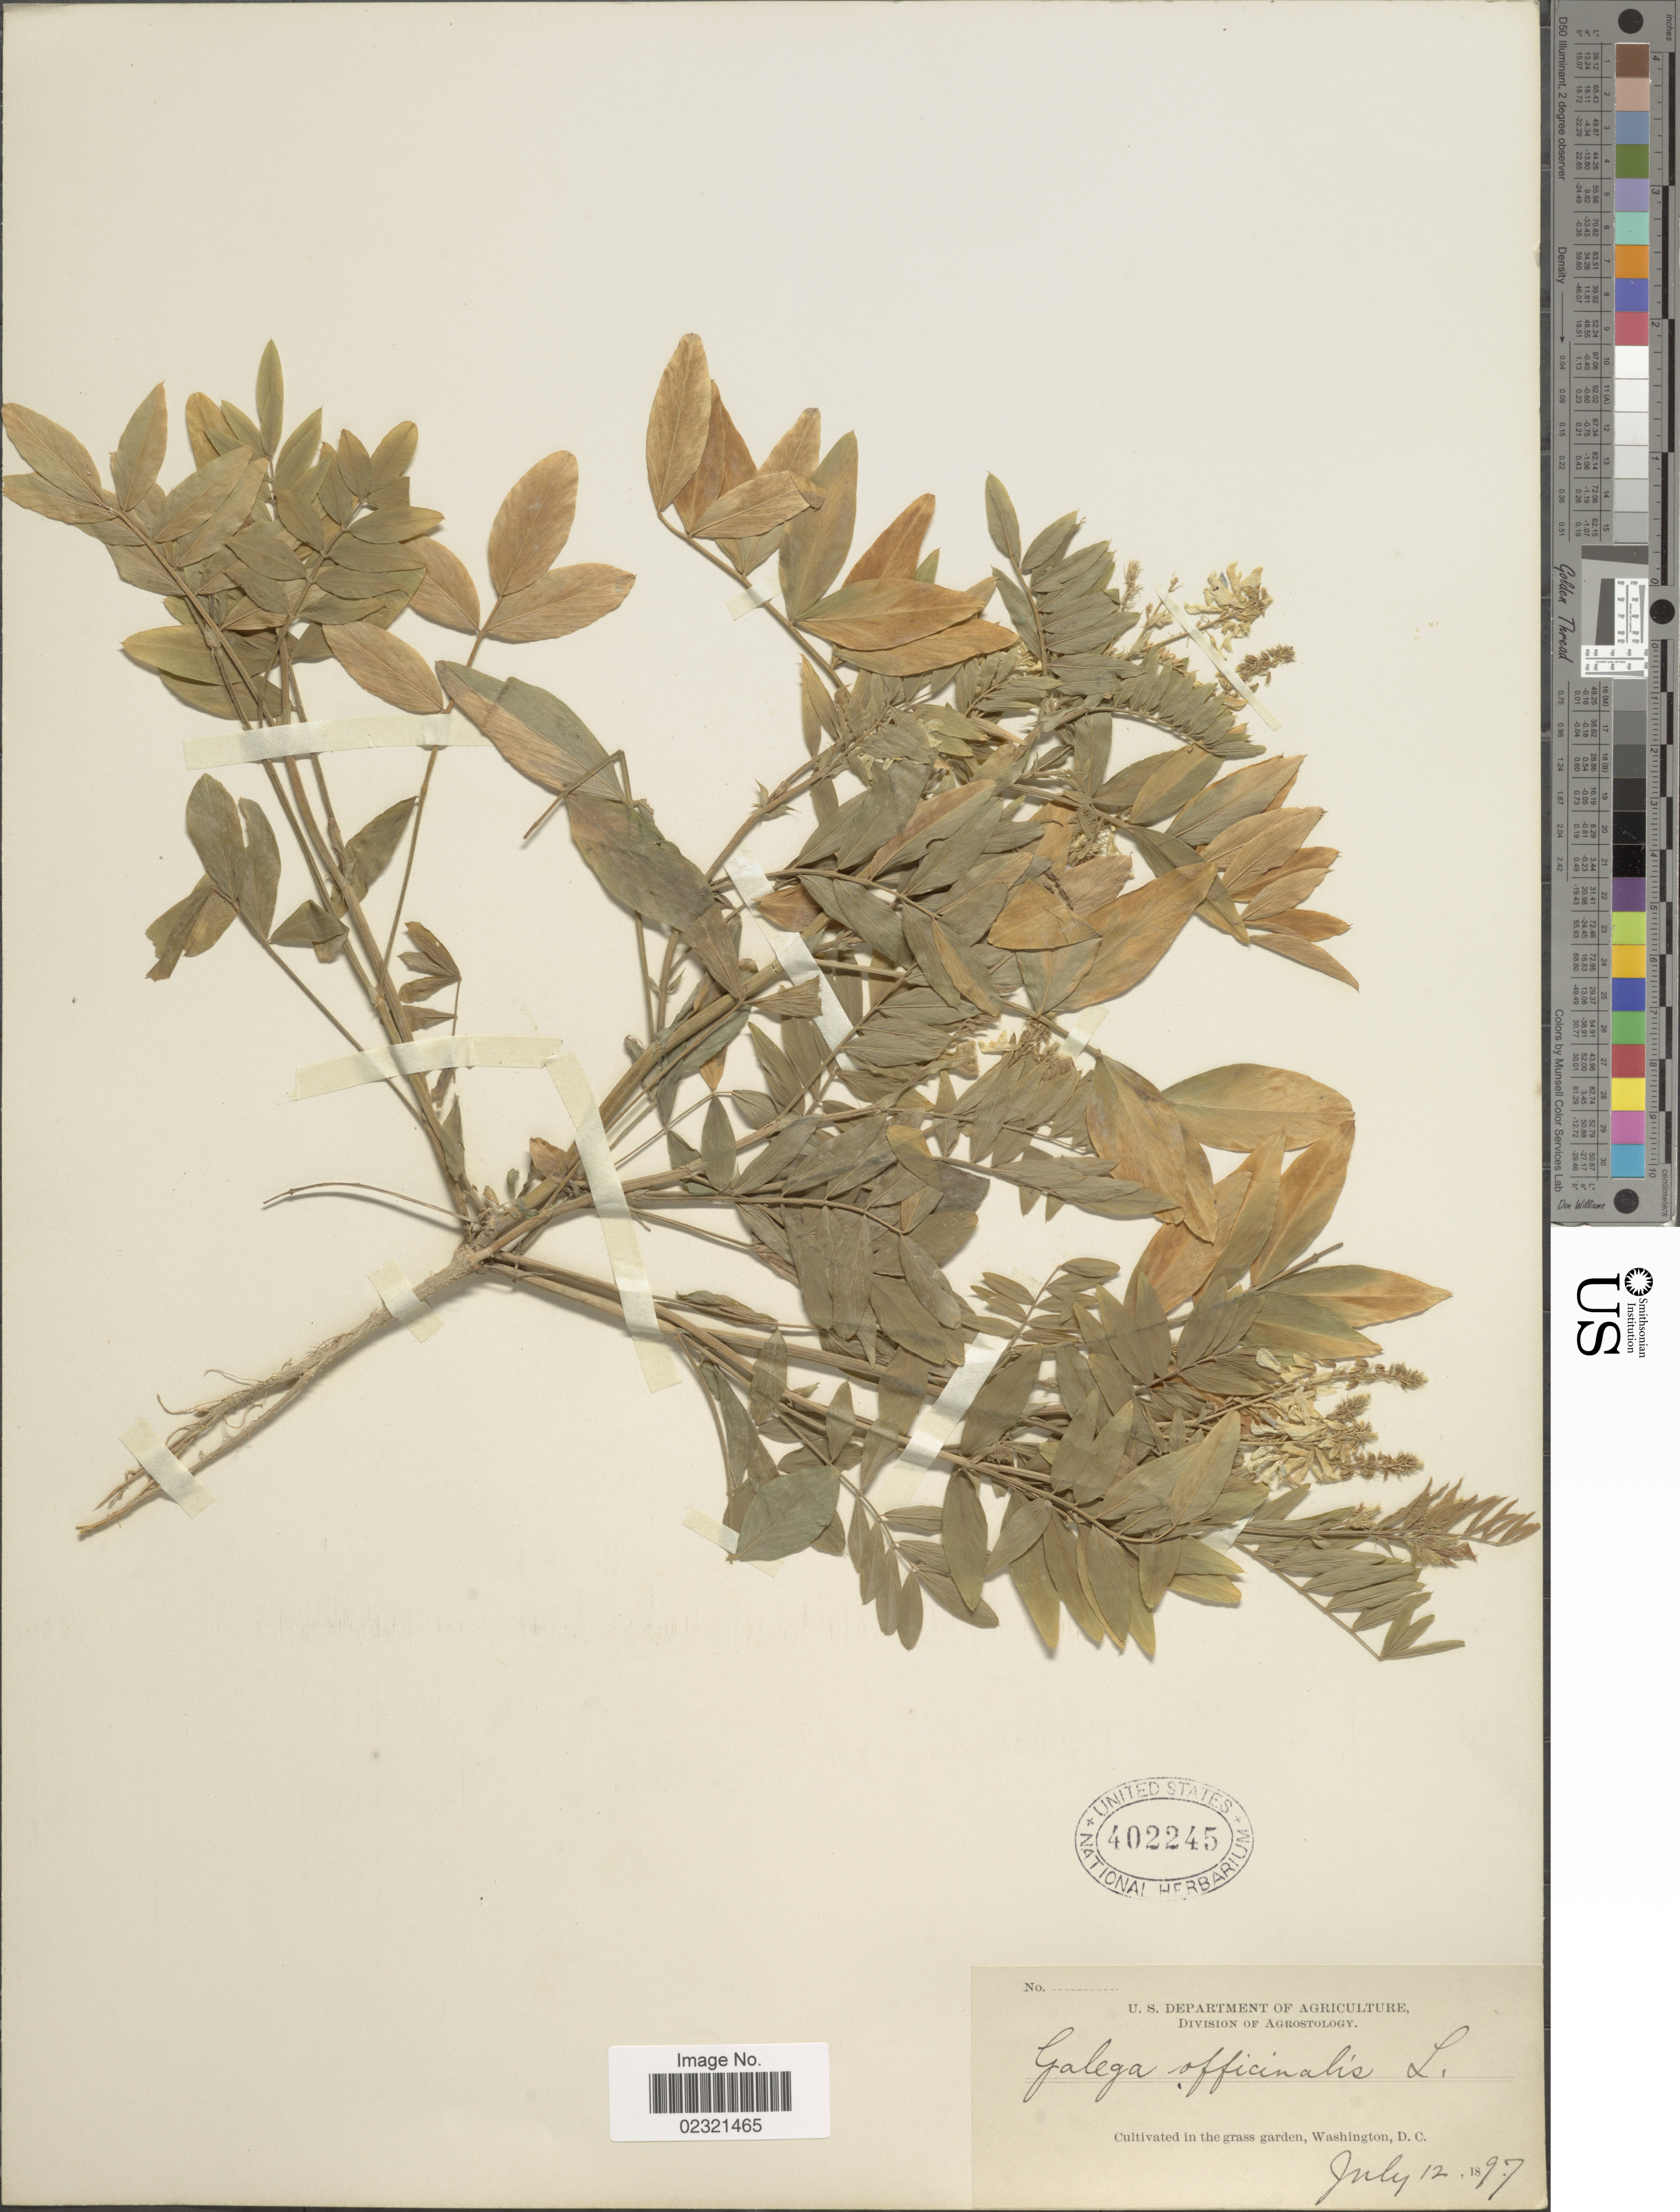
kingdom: Plantae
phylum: Tracheophyta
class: Magnoliopsida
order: Fabales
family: Fabaceae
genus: Galega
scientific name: Galega officinalis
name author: L.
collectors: U.S. Department of Agriculture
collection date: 1897-07-12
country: United States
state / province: Washington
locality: Washington, D.C.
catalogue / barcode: US 402245